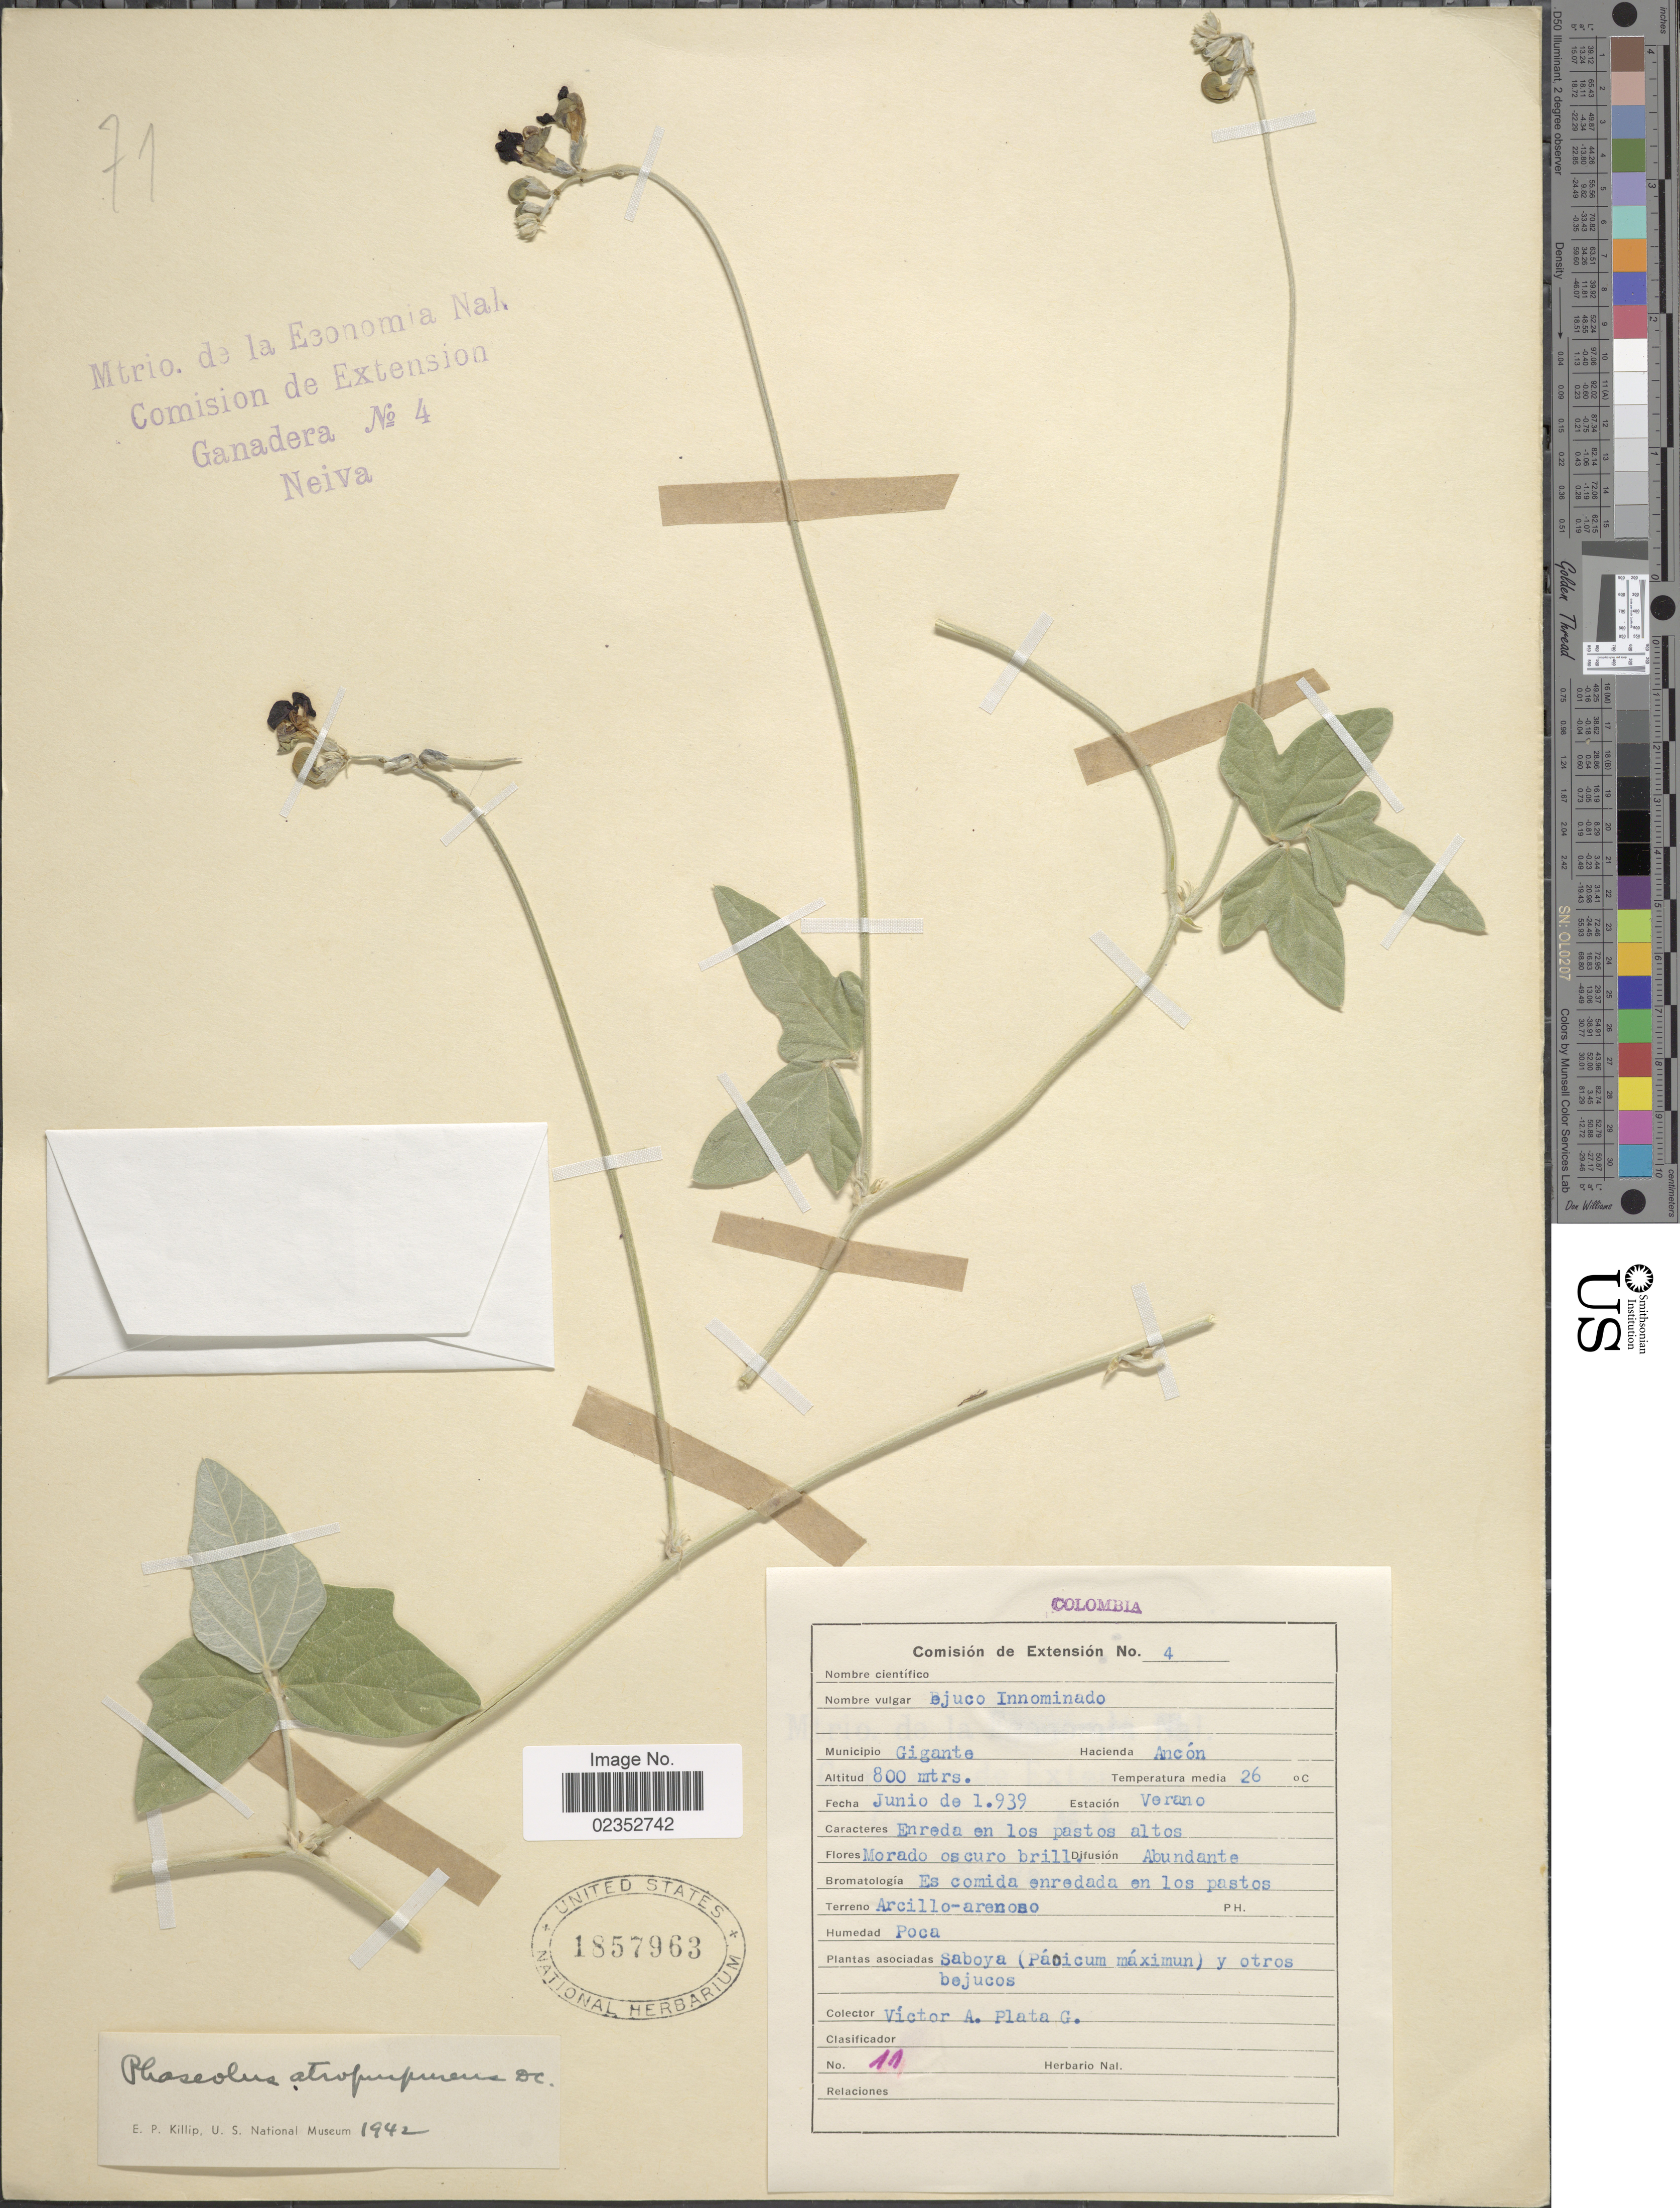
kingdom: Plantae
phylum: Tracheophyta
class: Magnoliopsida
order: Fabales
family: Fabaceae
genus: Macroptilium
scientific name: Macroptilium atropurpureum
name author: (DC.) Urb.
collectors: V. Plata Garcia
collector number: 11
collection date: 1939-06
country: Colombia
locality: Municipio Gigante, Hacienda Ancon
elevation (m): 800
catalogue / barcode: US 1857963